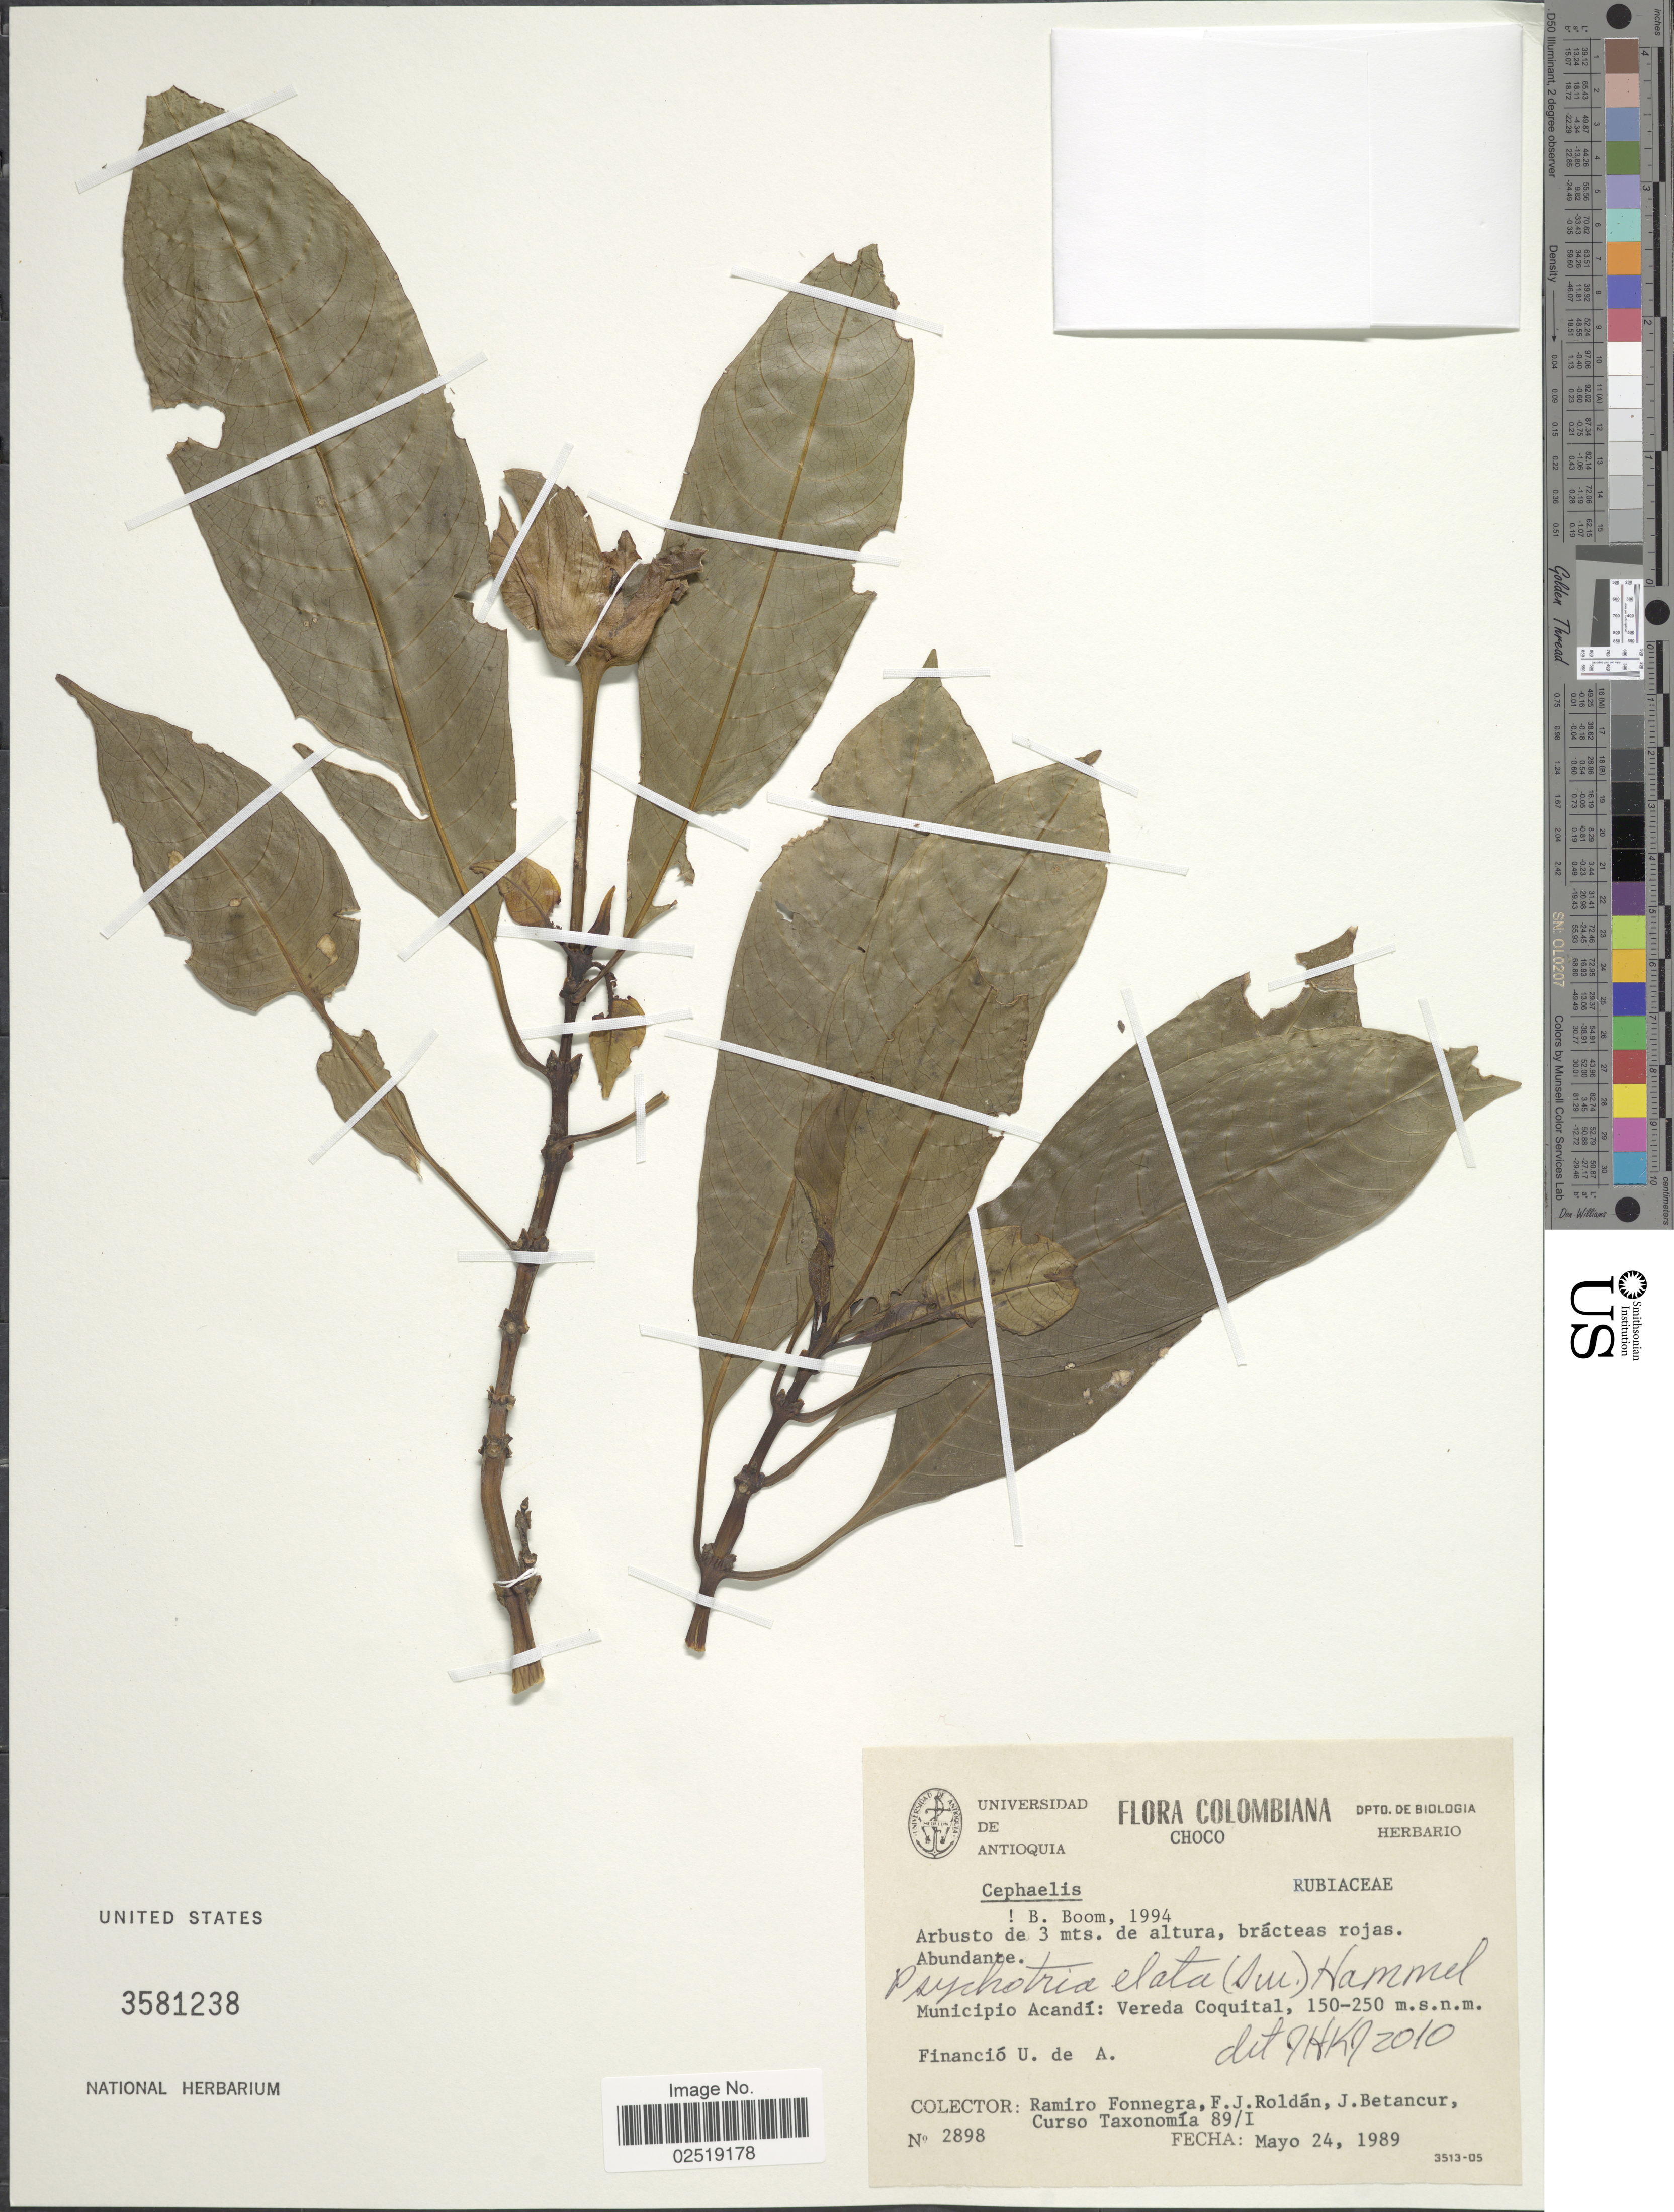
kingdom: Plantae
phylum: Tracheophyta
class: Magnoliopsida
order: Gentianales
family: Rubiaceae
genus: Psychotria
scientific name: Psychotria elata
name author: (Sw.) Hammel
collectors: R. Fonnegra, F. J. Roldán, J. Betancur & Curso de Taxonomía 89-I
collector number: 2898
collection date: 1989-05-24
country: Colombia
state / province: Chocó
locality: Municipio Acandi: Vereda Coquital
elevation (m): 150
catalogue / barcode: US 3581238